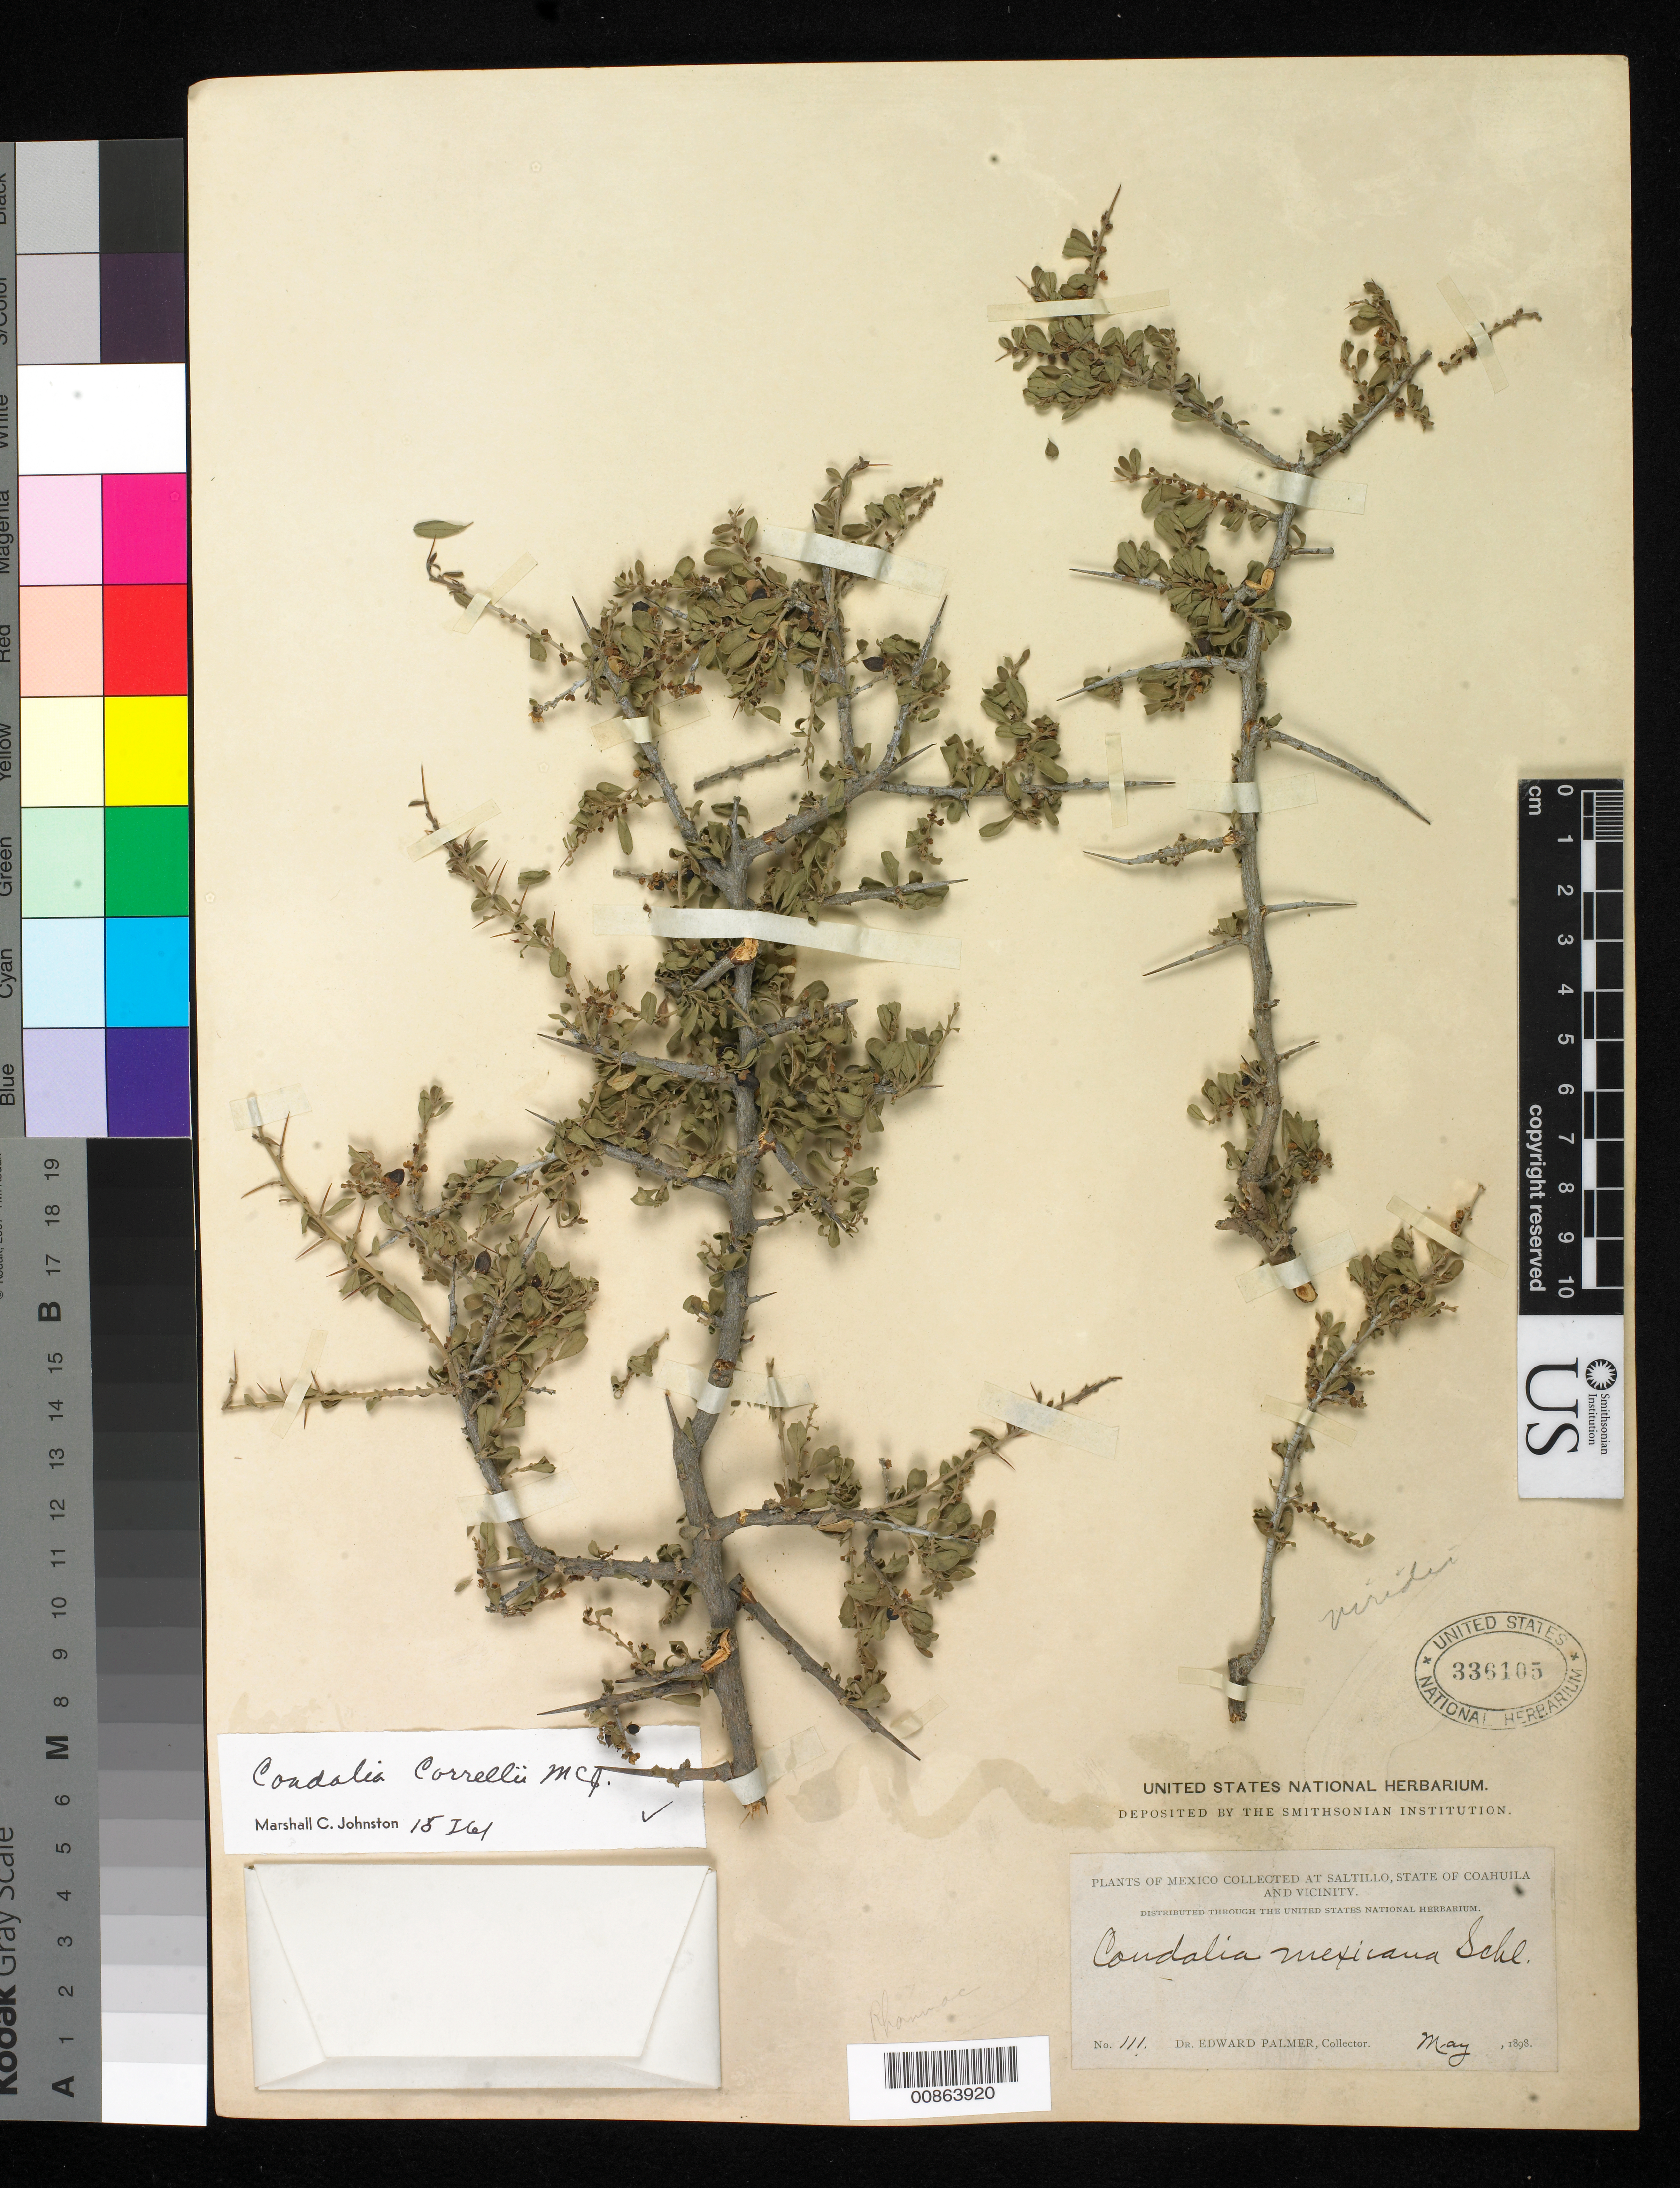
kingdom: Plantae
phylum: Tracheophyta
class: Magnoliopsida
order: Rosales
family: Rhamnaceae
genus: Condalia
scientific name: Condalia correllii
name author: M.C. Johnst.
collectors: E. Palmer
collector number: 111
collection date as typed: May 1898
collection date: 1898-05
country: Mexico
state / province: Coahuila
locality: Saltillo, Coahuila and vicinity.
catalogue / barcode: US 336105